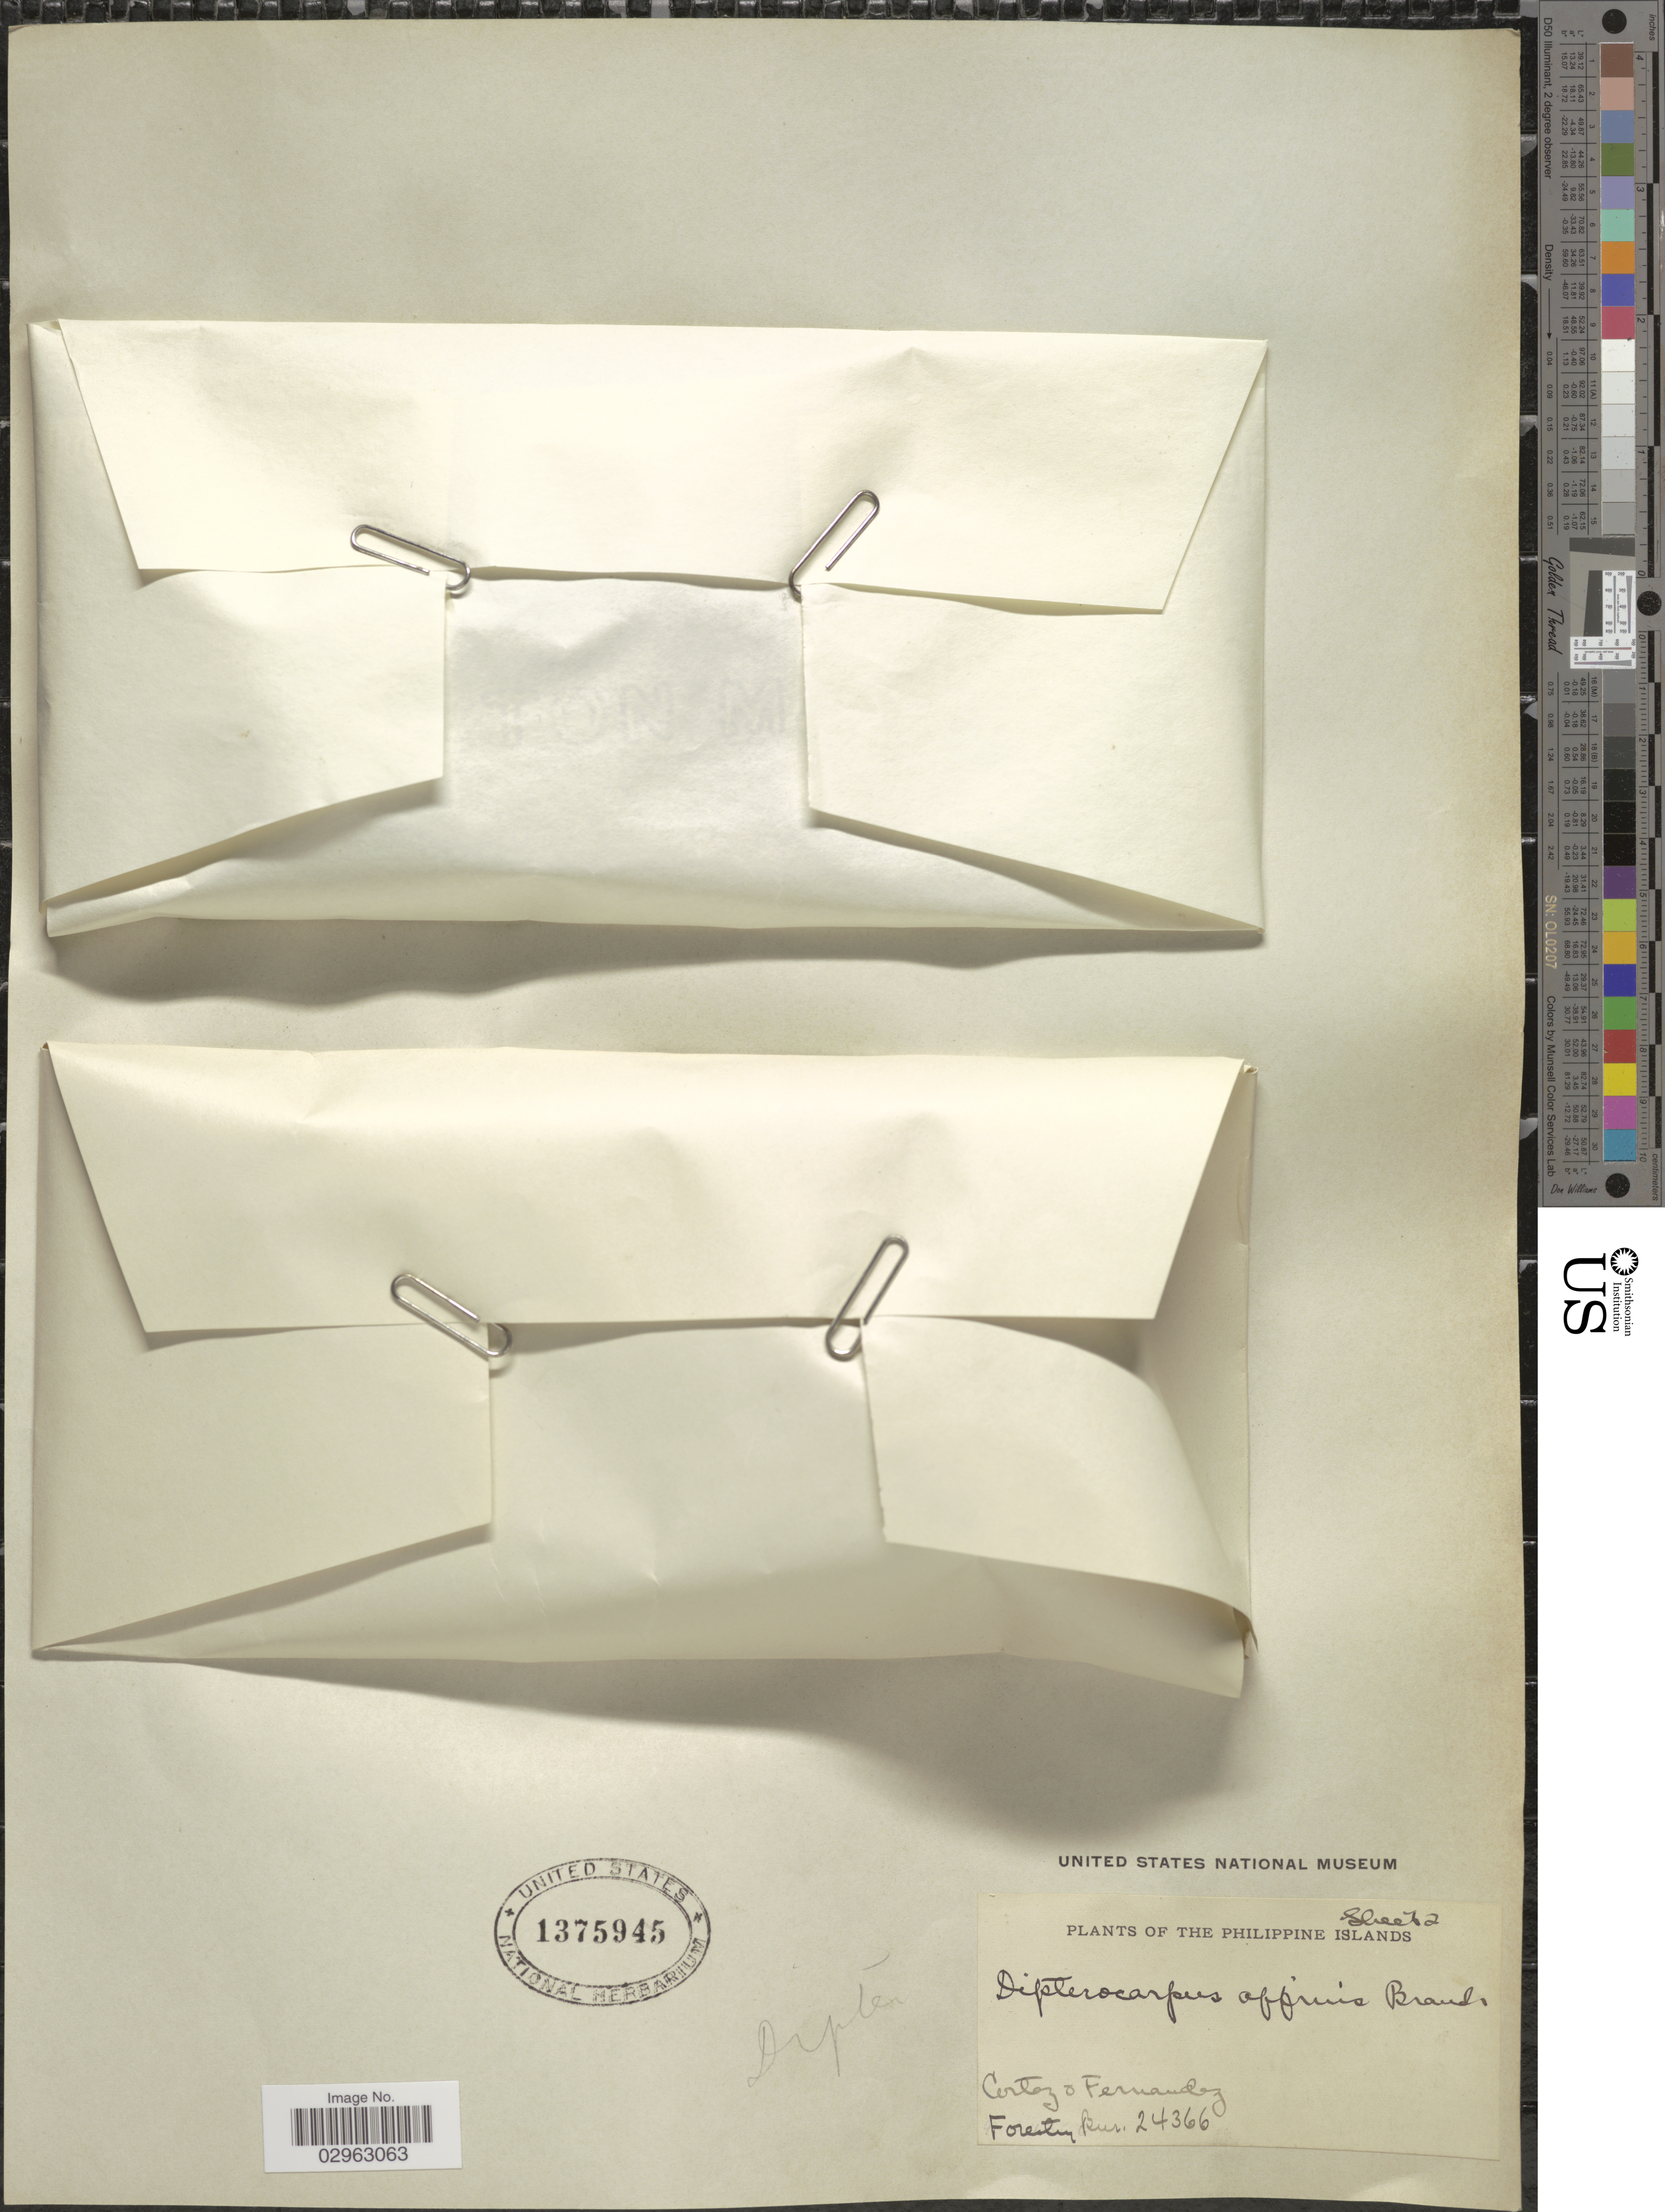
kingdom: Plantae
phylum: Tracheophyta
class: Magnoliopsida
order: Malvales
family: Dipterocarpaceae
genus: Dipterocarpus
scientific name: Dipterocarpus affinis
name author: Brandis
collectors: -. Cortez & -- Fernandez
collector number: Forestry Bureau 24366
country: Philippines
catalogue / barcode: US 1375945